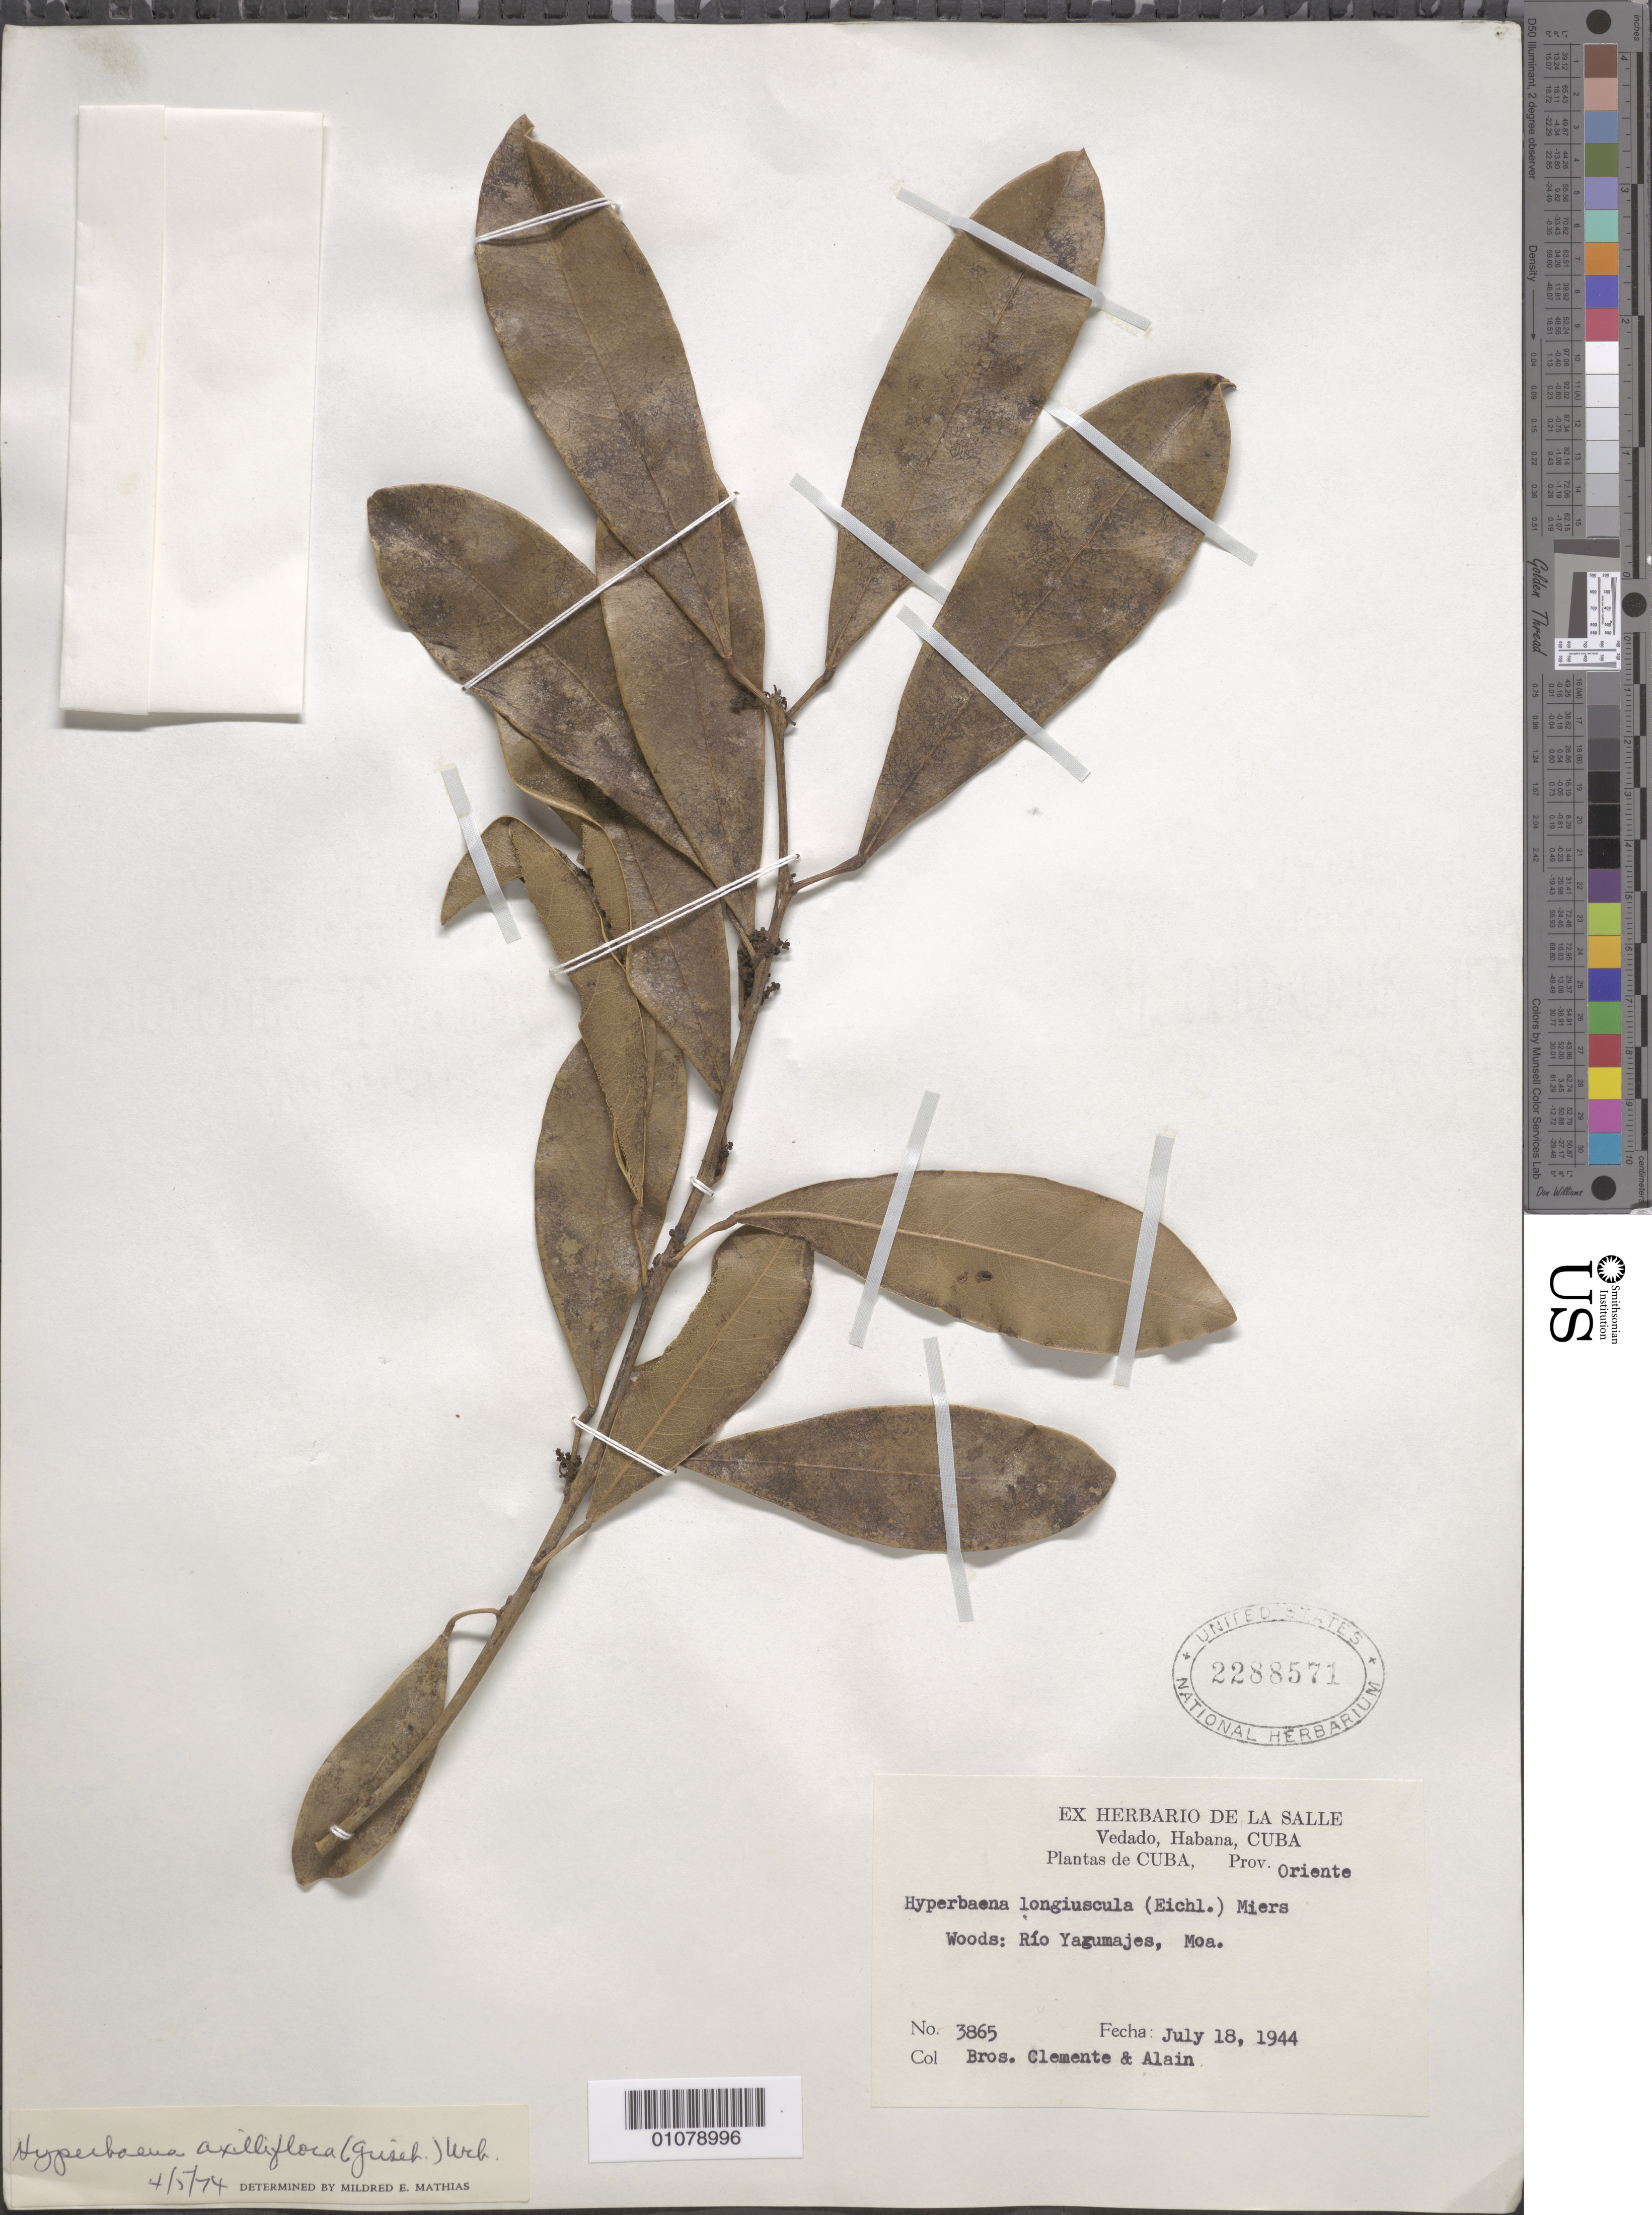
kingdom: Plantae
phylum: Tracheophyta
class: Magnoliopsida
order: Ranunculales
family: Menispermaceae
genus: Hyperbaena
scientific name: Hyperbaena axilliflora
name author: (Griseb.) Urb.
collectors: B. Clement & A. H. Liogier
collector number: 3865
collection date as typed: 18 Jul 1944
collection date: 1944-07-18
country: Cuba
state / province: Holguín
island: Cuba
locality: Woods: Rio Yagumajes, Moa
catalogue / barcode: US 2288571